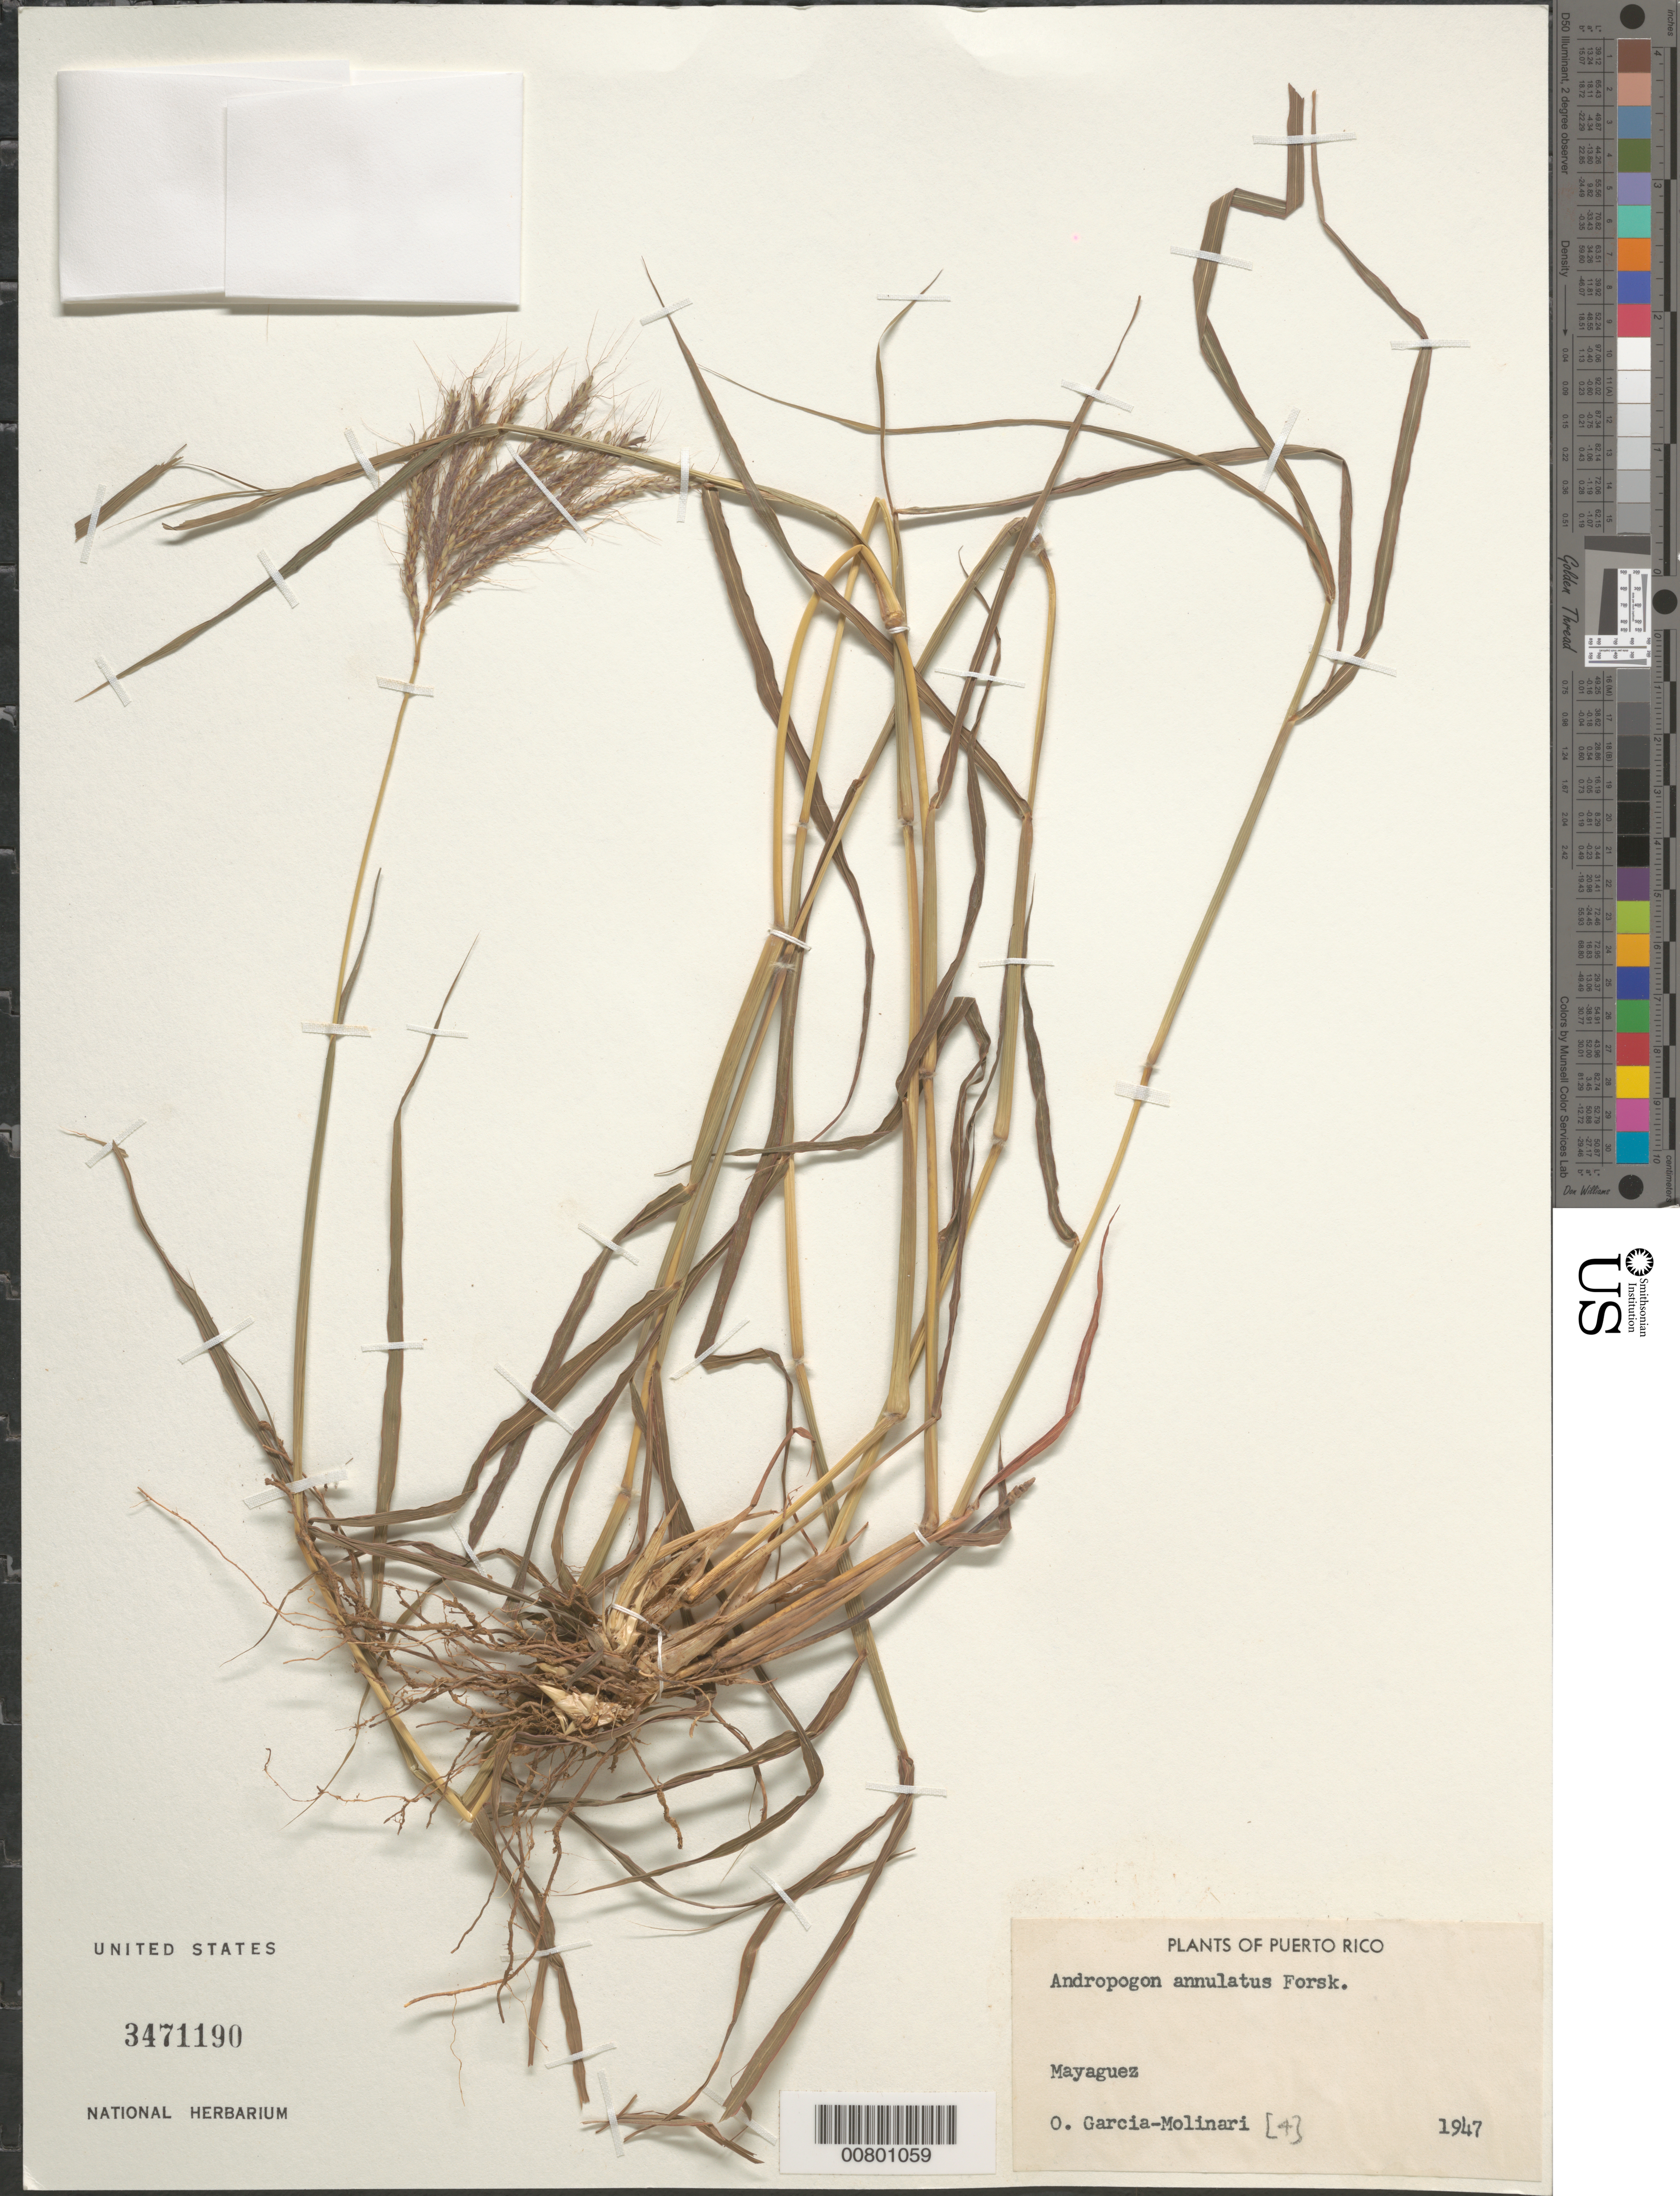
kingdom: Plantae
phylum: Tracheophyta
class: Liliopsida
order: Poales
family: Poaceae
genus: Dichanthium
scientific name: Dichanthium annulatum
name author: (Forssk.) Stapf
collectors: O. García-Molinari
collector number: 4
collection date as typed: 1947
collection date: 1947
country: Puerto Rico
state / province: Mayagüez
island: Puerto Rico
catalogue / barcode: US 3471190